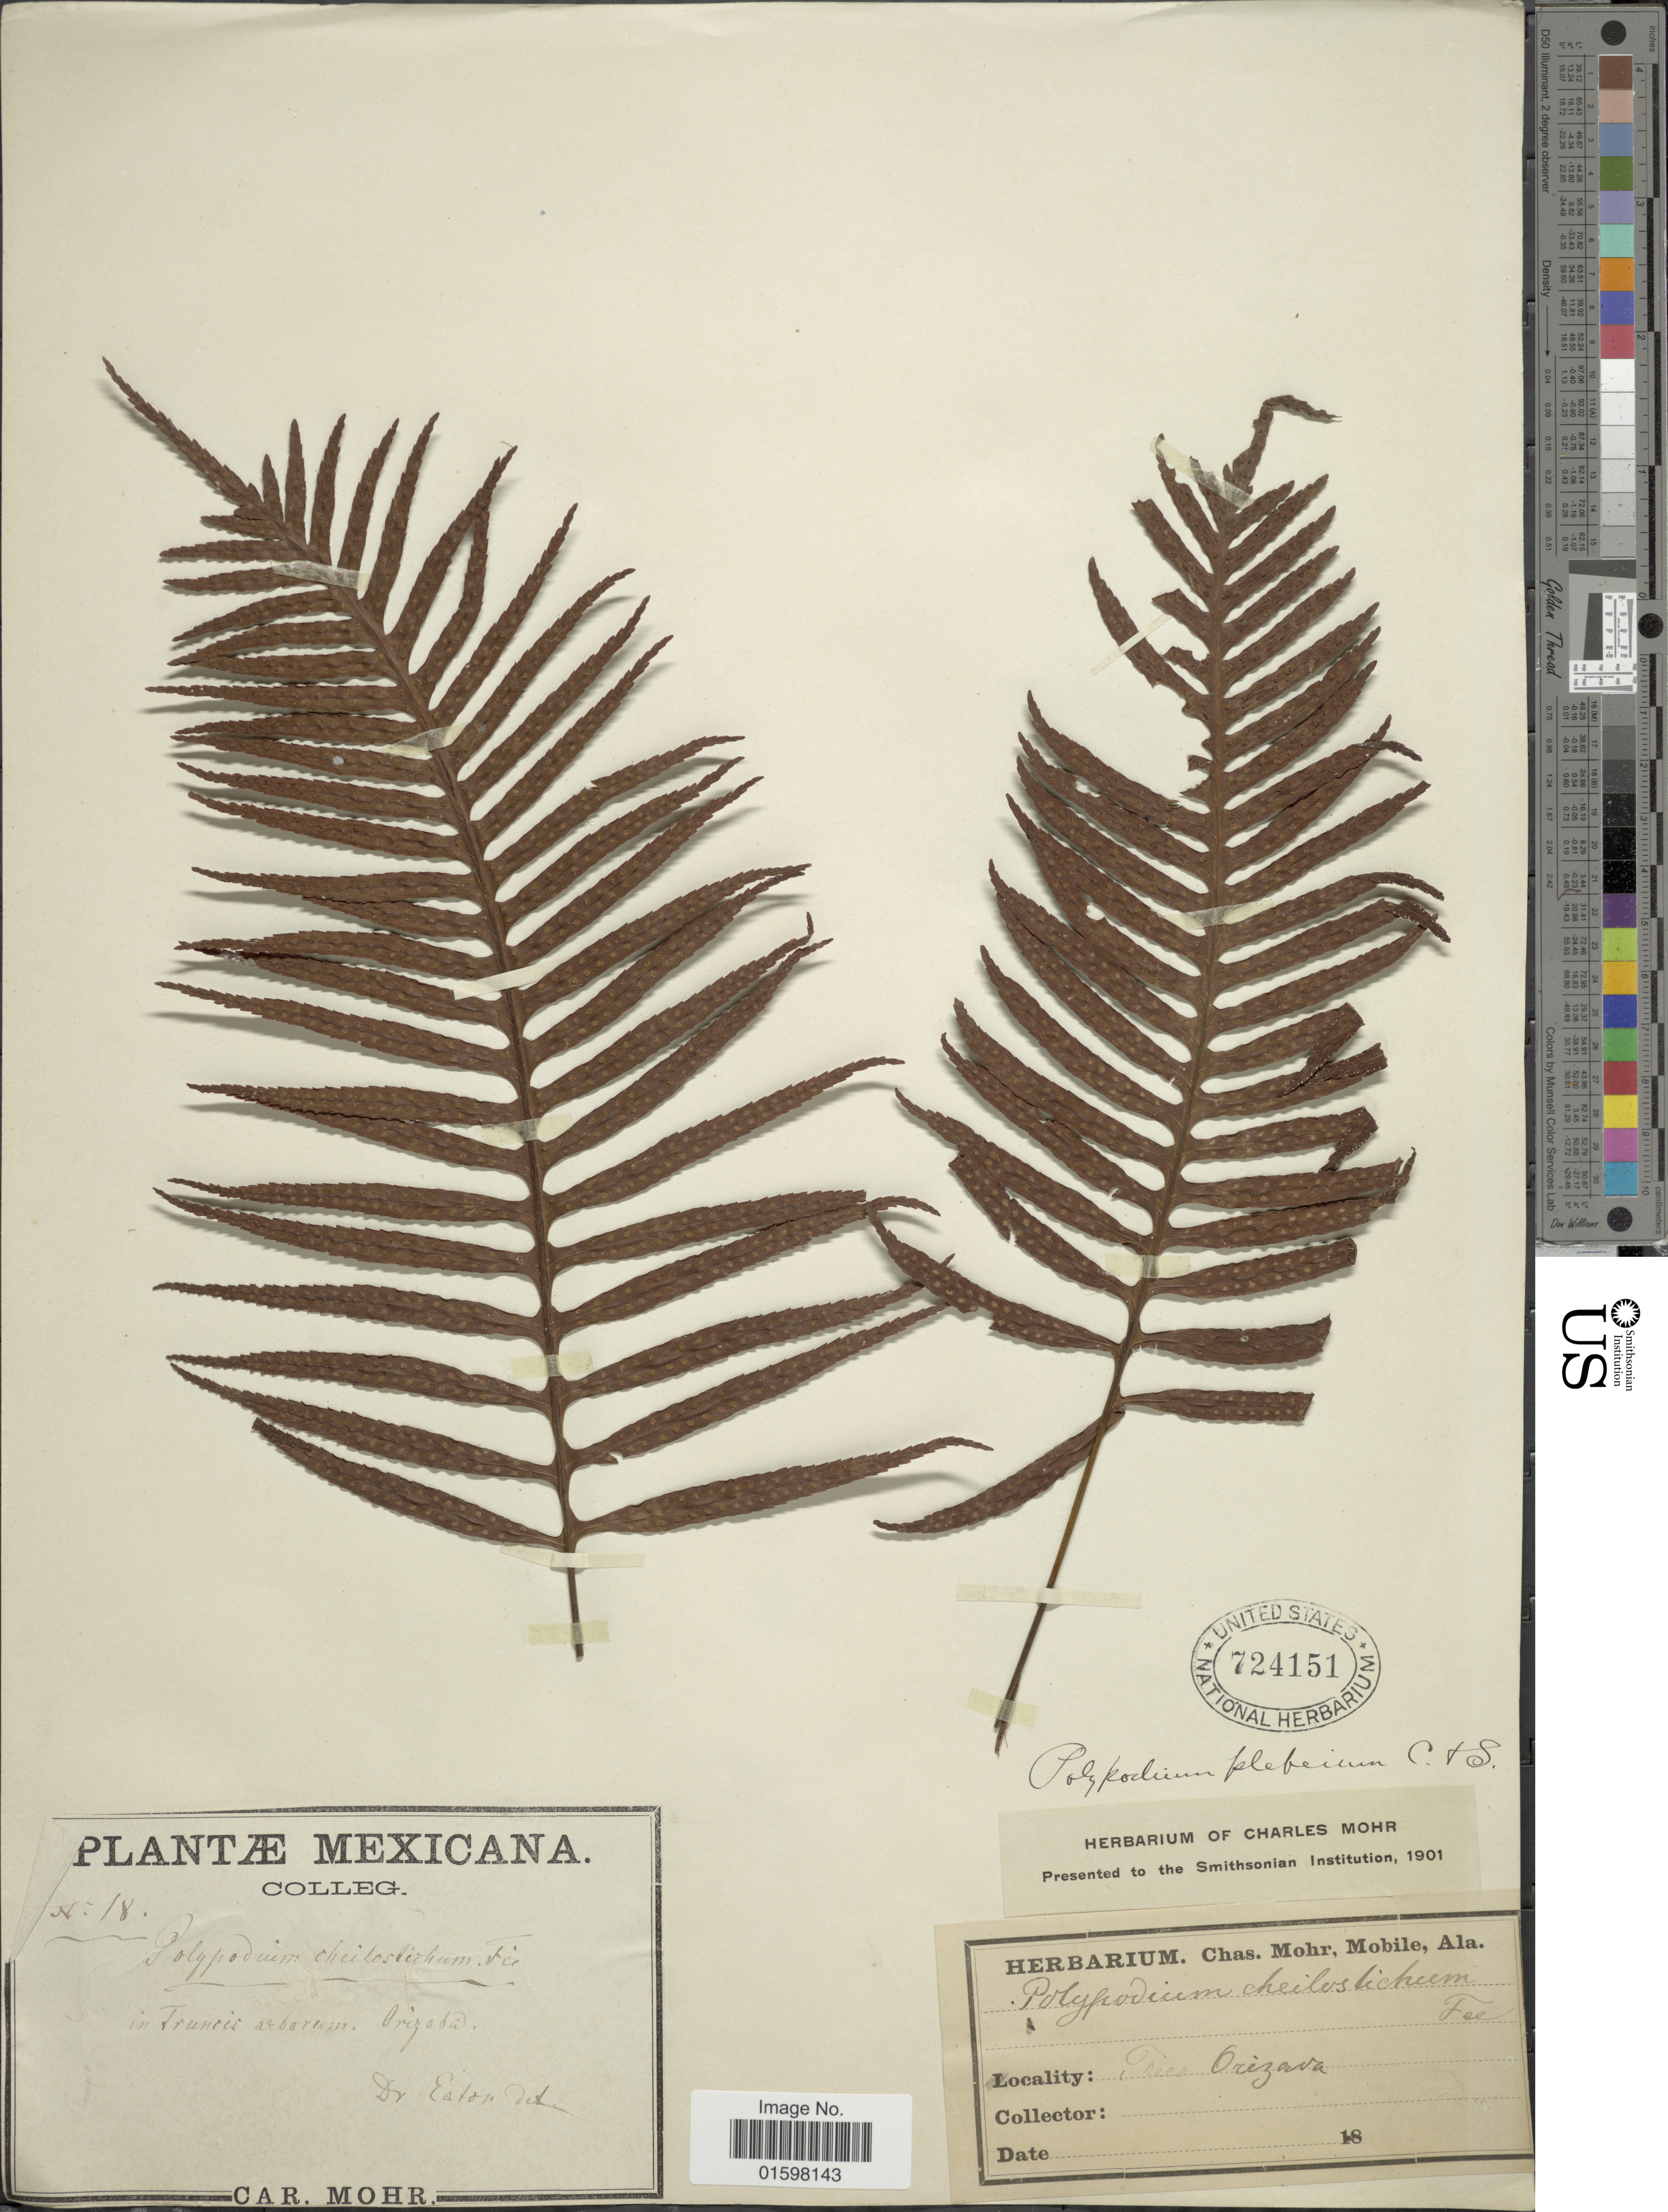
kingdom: Plantae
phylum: Tracheophyta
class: Polypodiopsida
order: Polypodiales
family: Polypodiaceae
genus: Pleopeltis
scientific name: Pleopeltis plebeia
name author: (Schltdl. ex Cham.) A.R. Sm. & Tejero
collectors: ex herb. C. Mohr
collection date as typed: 18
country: Mexico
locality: In Truncis arboreum, pres Orizava [interpreted]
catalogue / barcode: US 724151